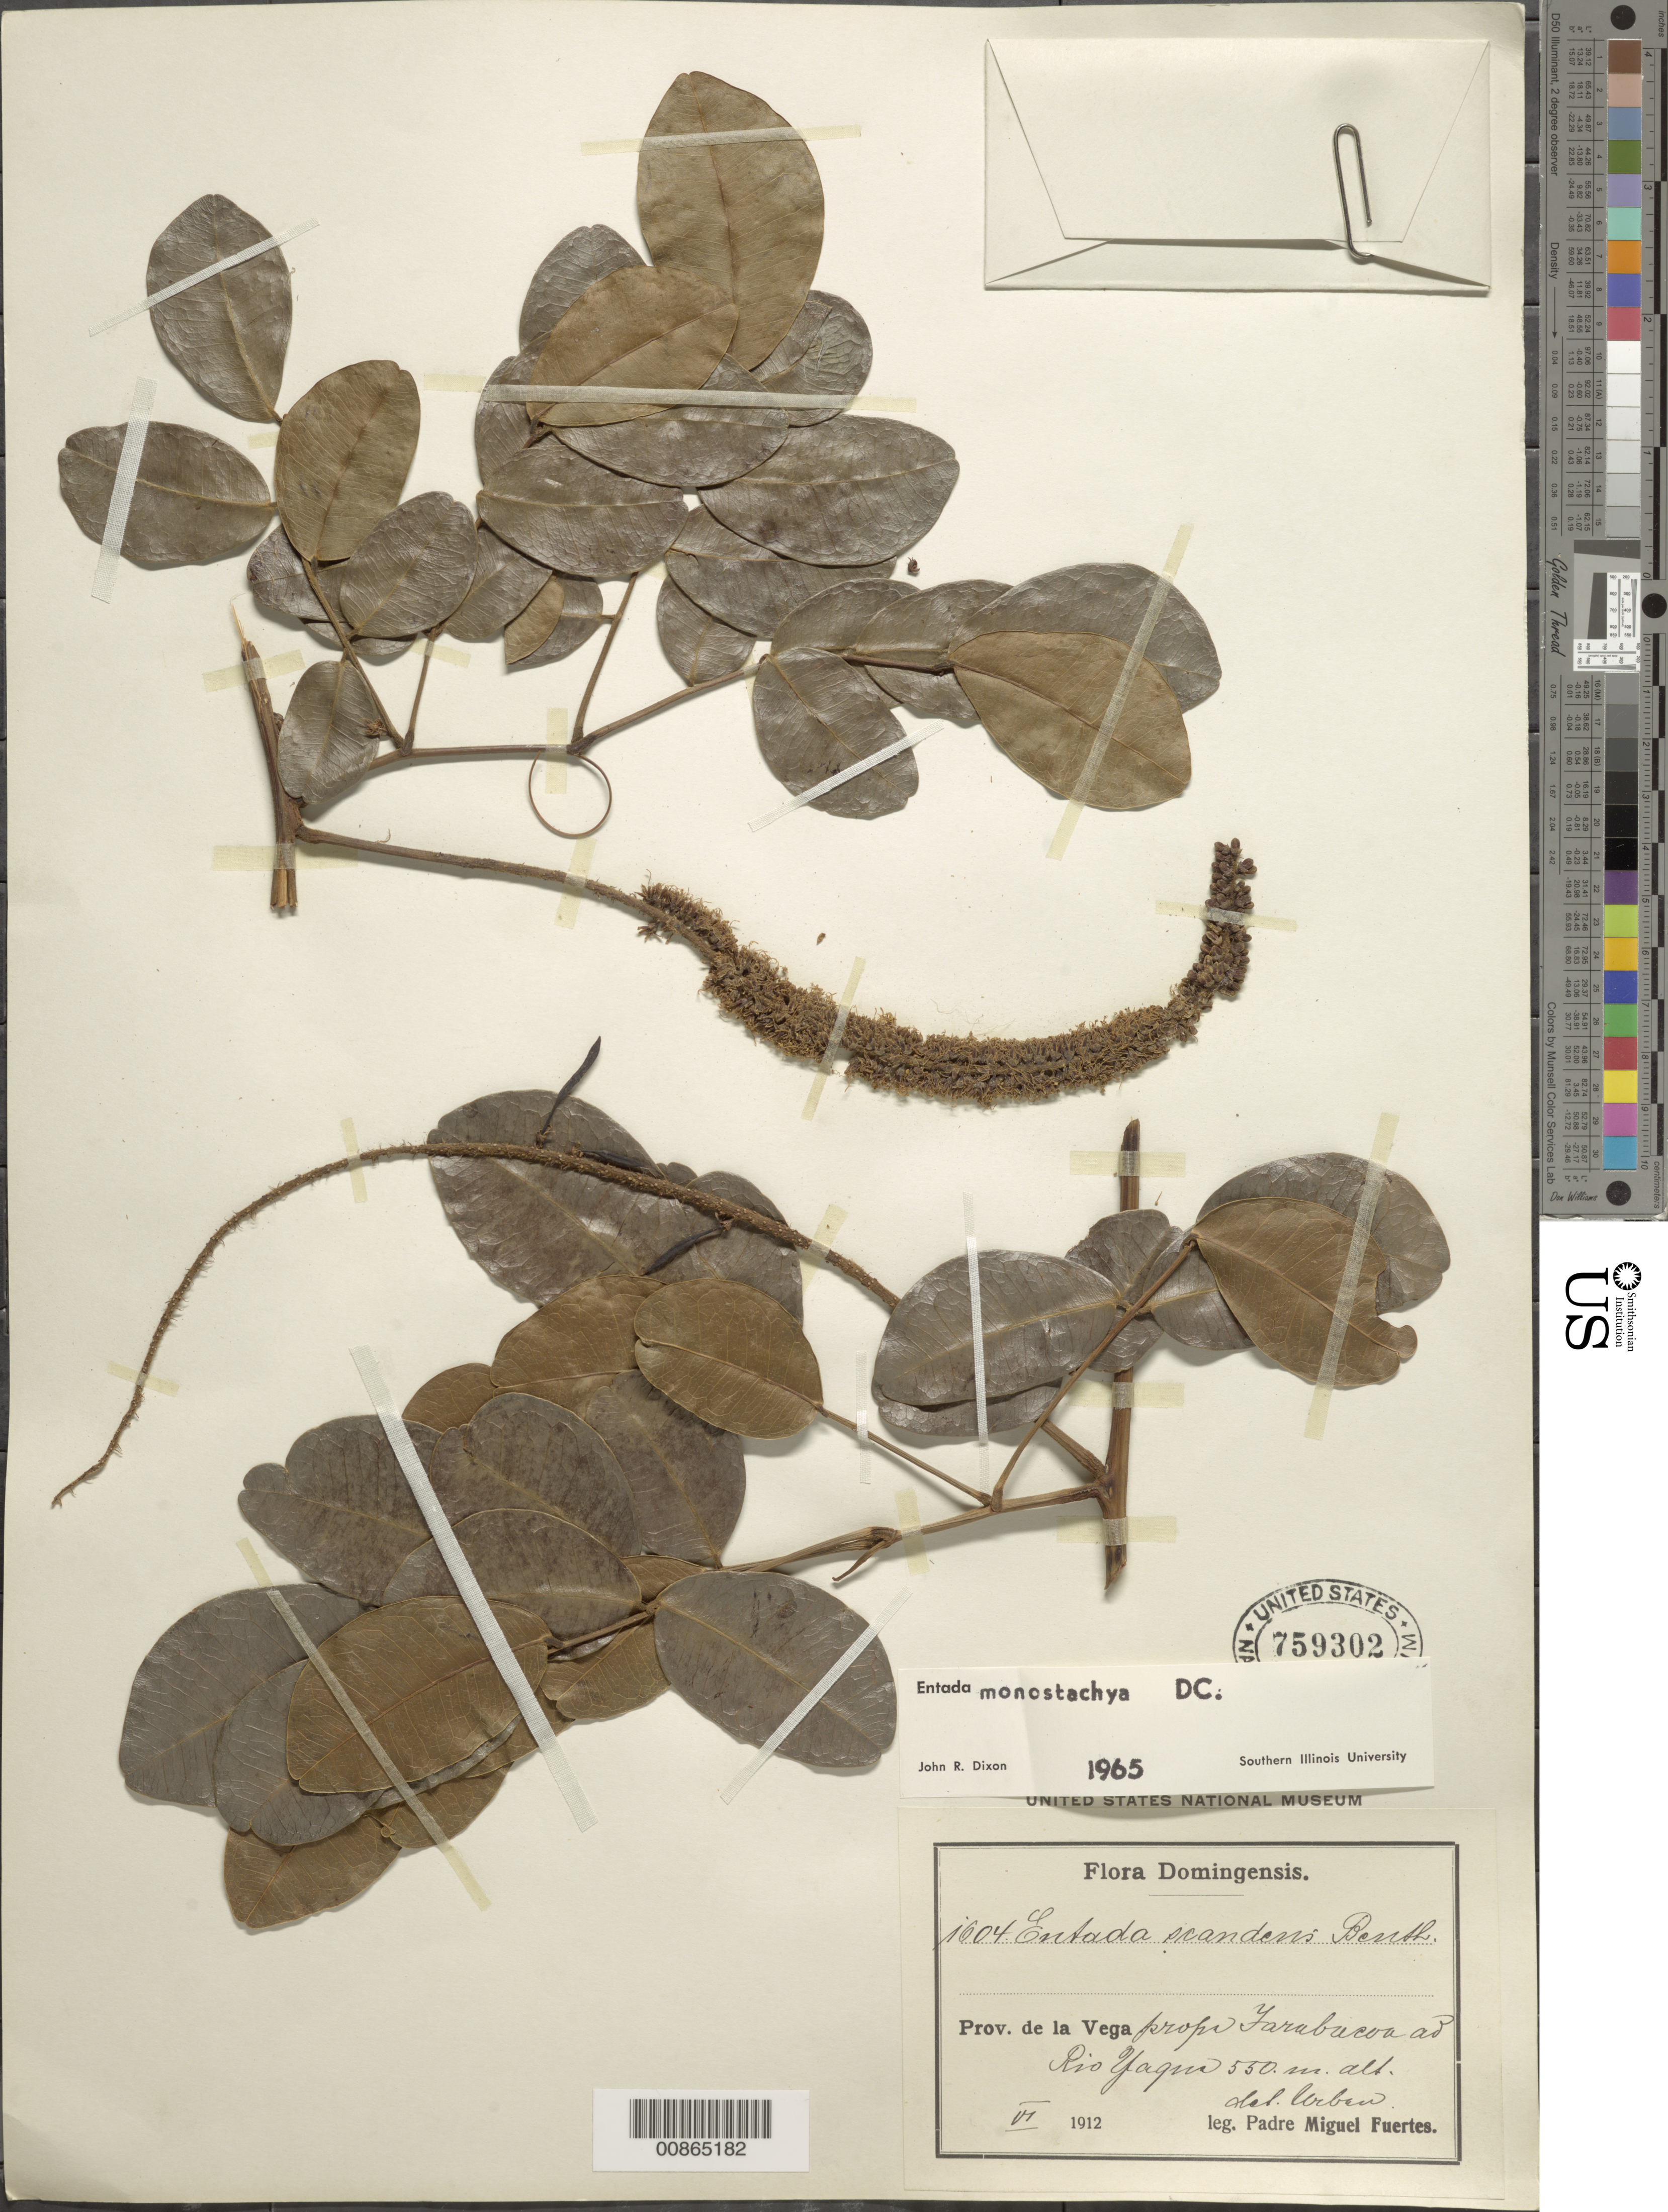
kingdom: Plantae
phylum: Tracheophyta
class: Magnoliopsida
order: Fabales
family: Fabaceae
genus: Entada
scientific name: Entada gigas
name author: (L.) Fawc. & Rendle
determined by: Strong, Mark T., (BOT), Smithsonian Institution - National Museum of Natural History (UNITED STATES)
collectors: M. D. Fuertes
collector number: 1604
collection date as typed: Jun 1912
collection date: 1912-06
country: Dominican Republic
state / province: La Vega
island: Hispaniola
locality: Prope Jarabacoa ad Río Yaque.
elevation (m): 550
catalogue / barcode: US 759302